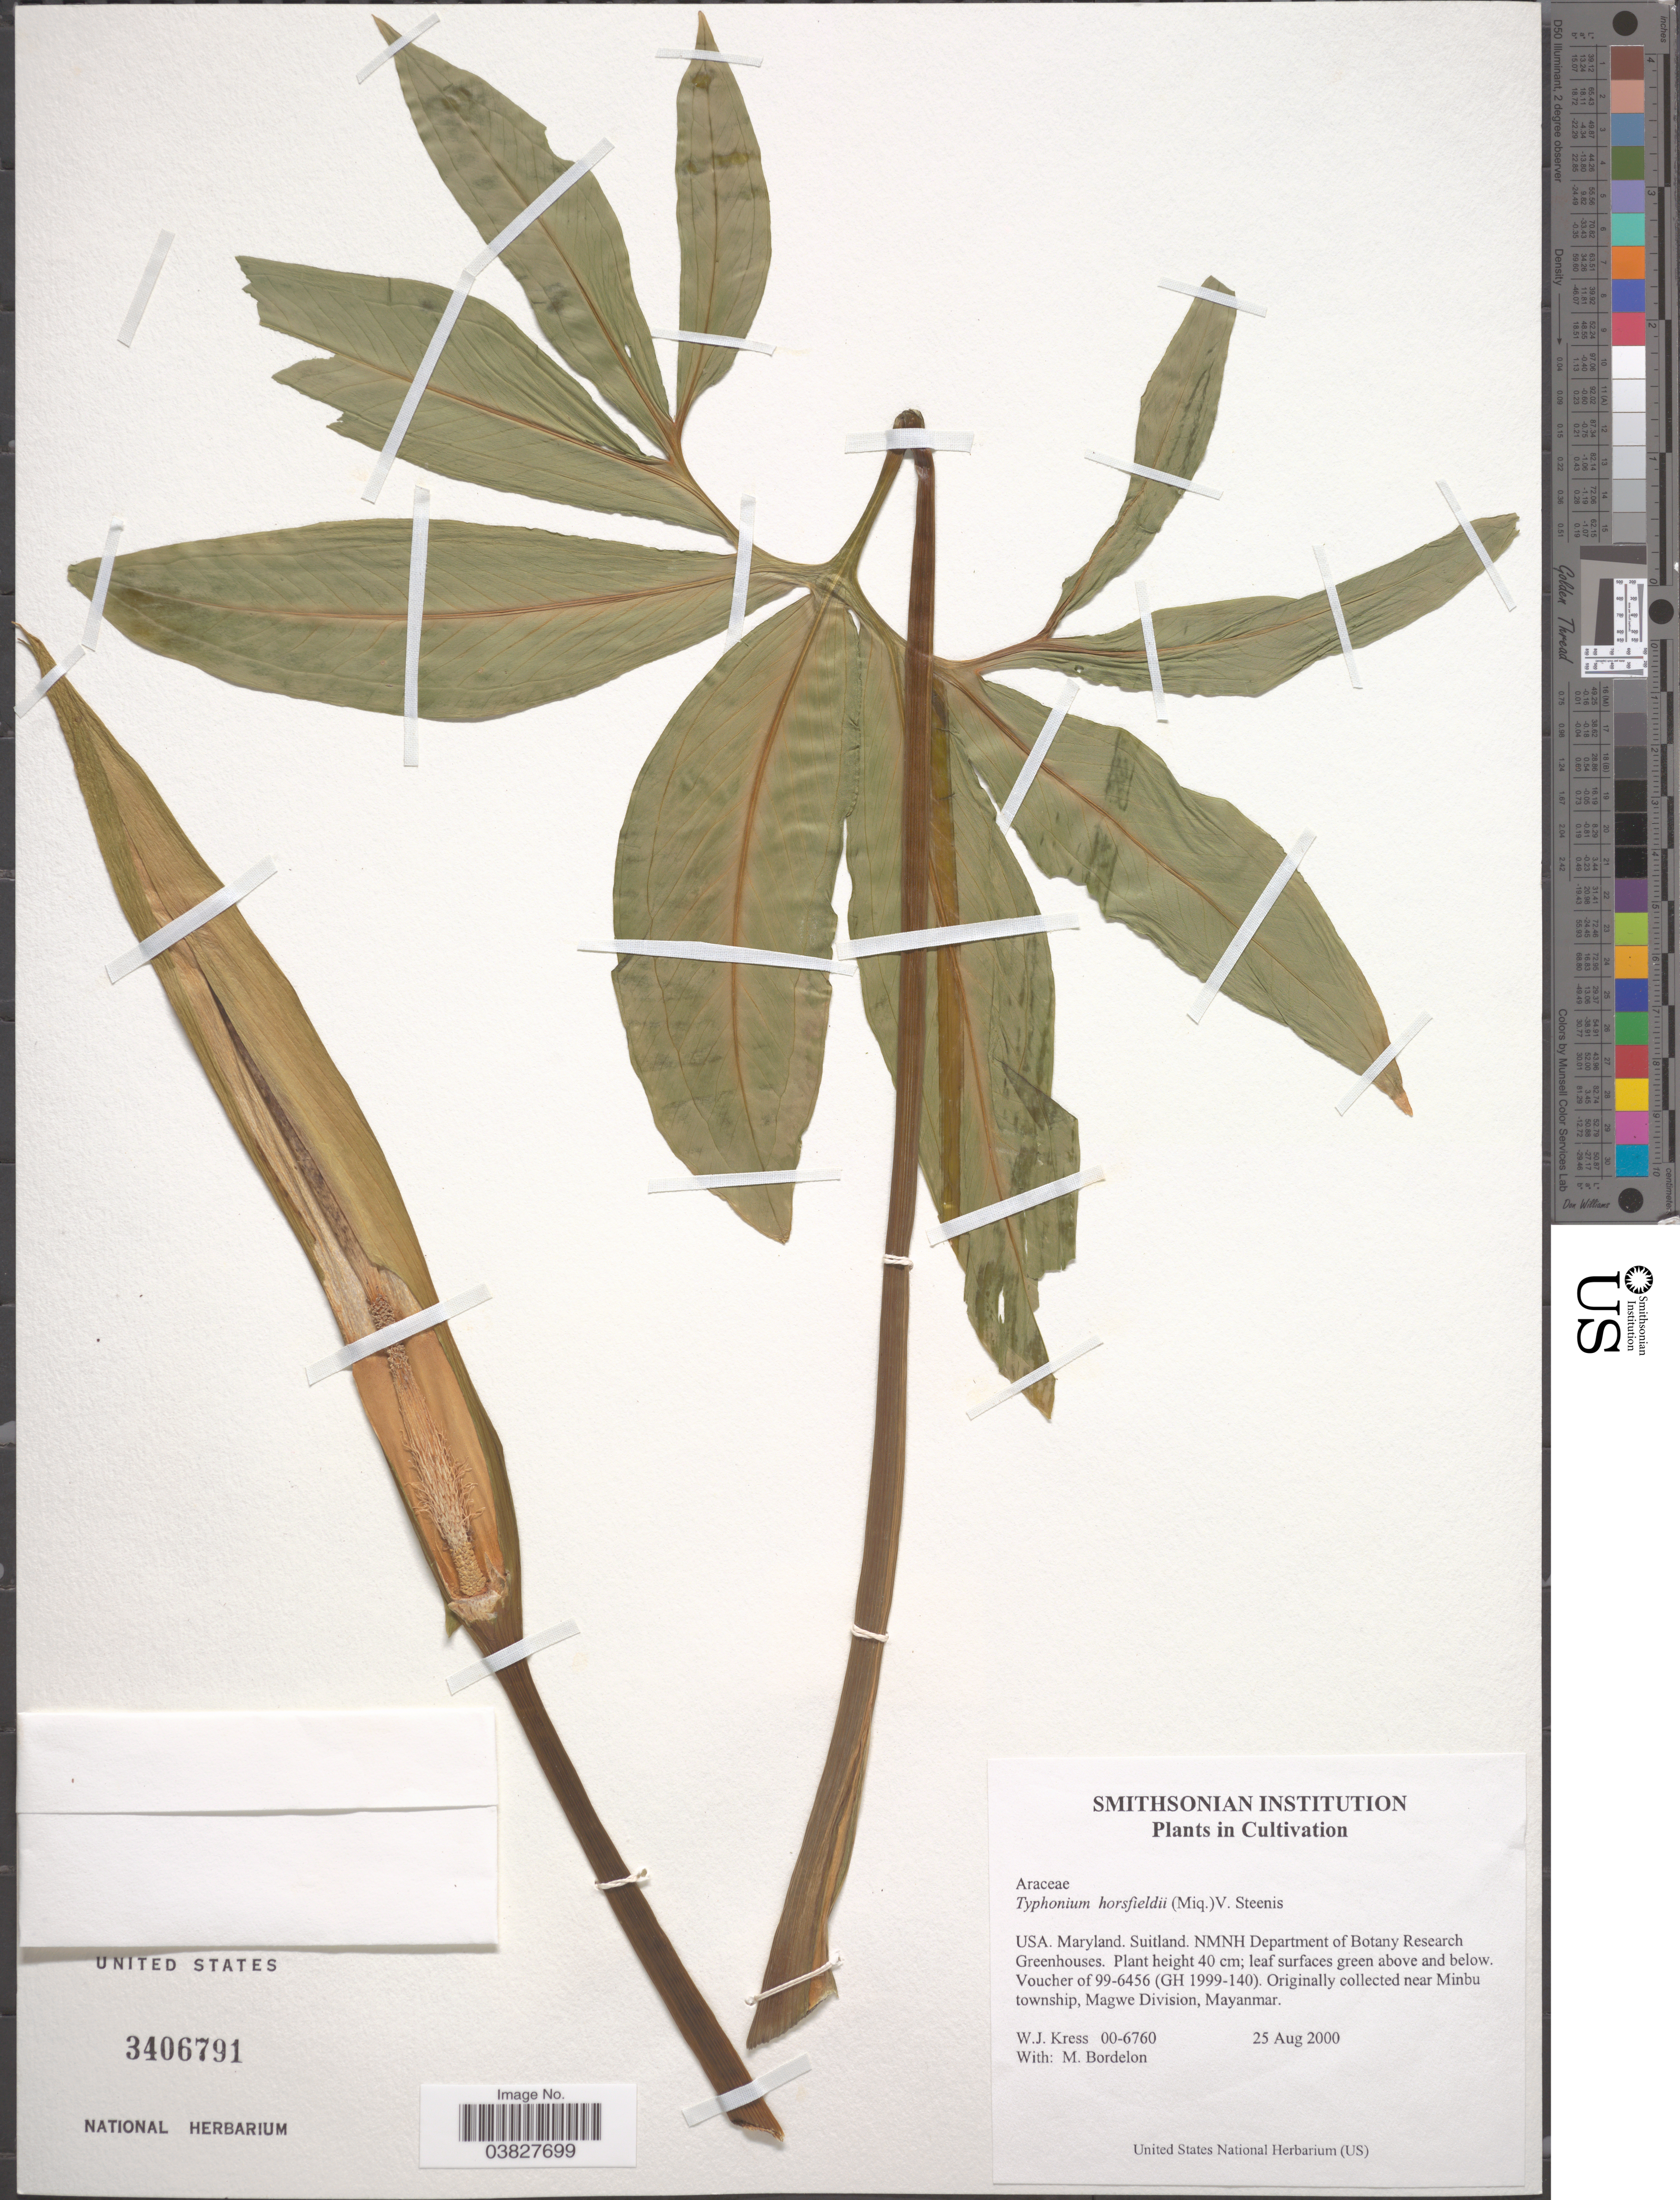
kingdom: Plantae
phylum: Tracheophyta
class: Liliopsida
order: Alismatales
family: Araceae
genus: Typhonium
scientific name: Typhonium horsfieldii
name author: (Miq.) Steenis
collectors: W. J. Kress & M. Bordelon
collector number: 00-6760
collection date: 2000-08-25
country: United States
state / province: Maryland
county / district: Prince George's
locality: Suitland. NMNH Department of Botany Research Greenhouses.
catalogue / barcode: US 3406791